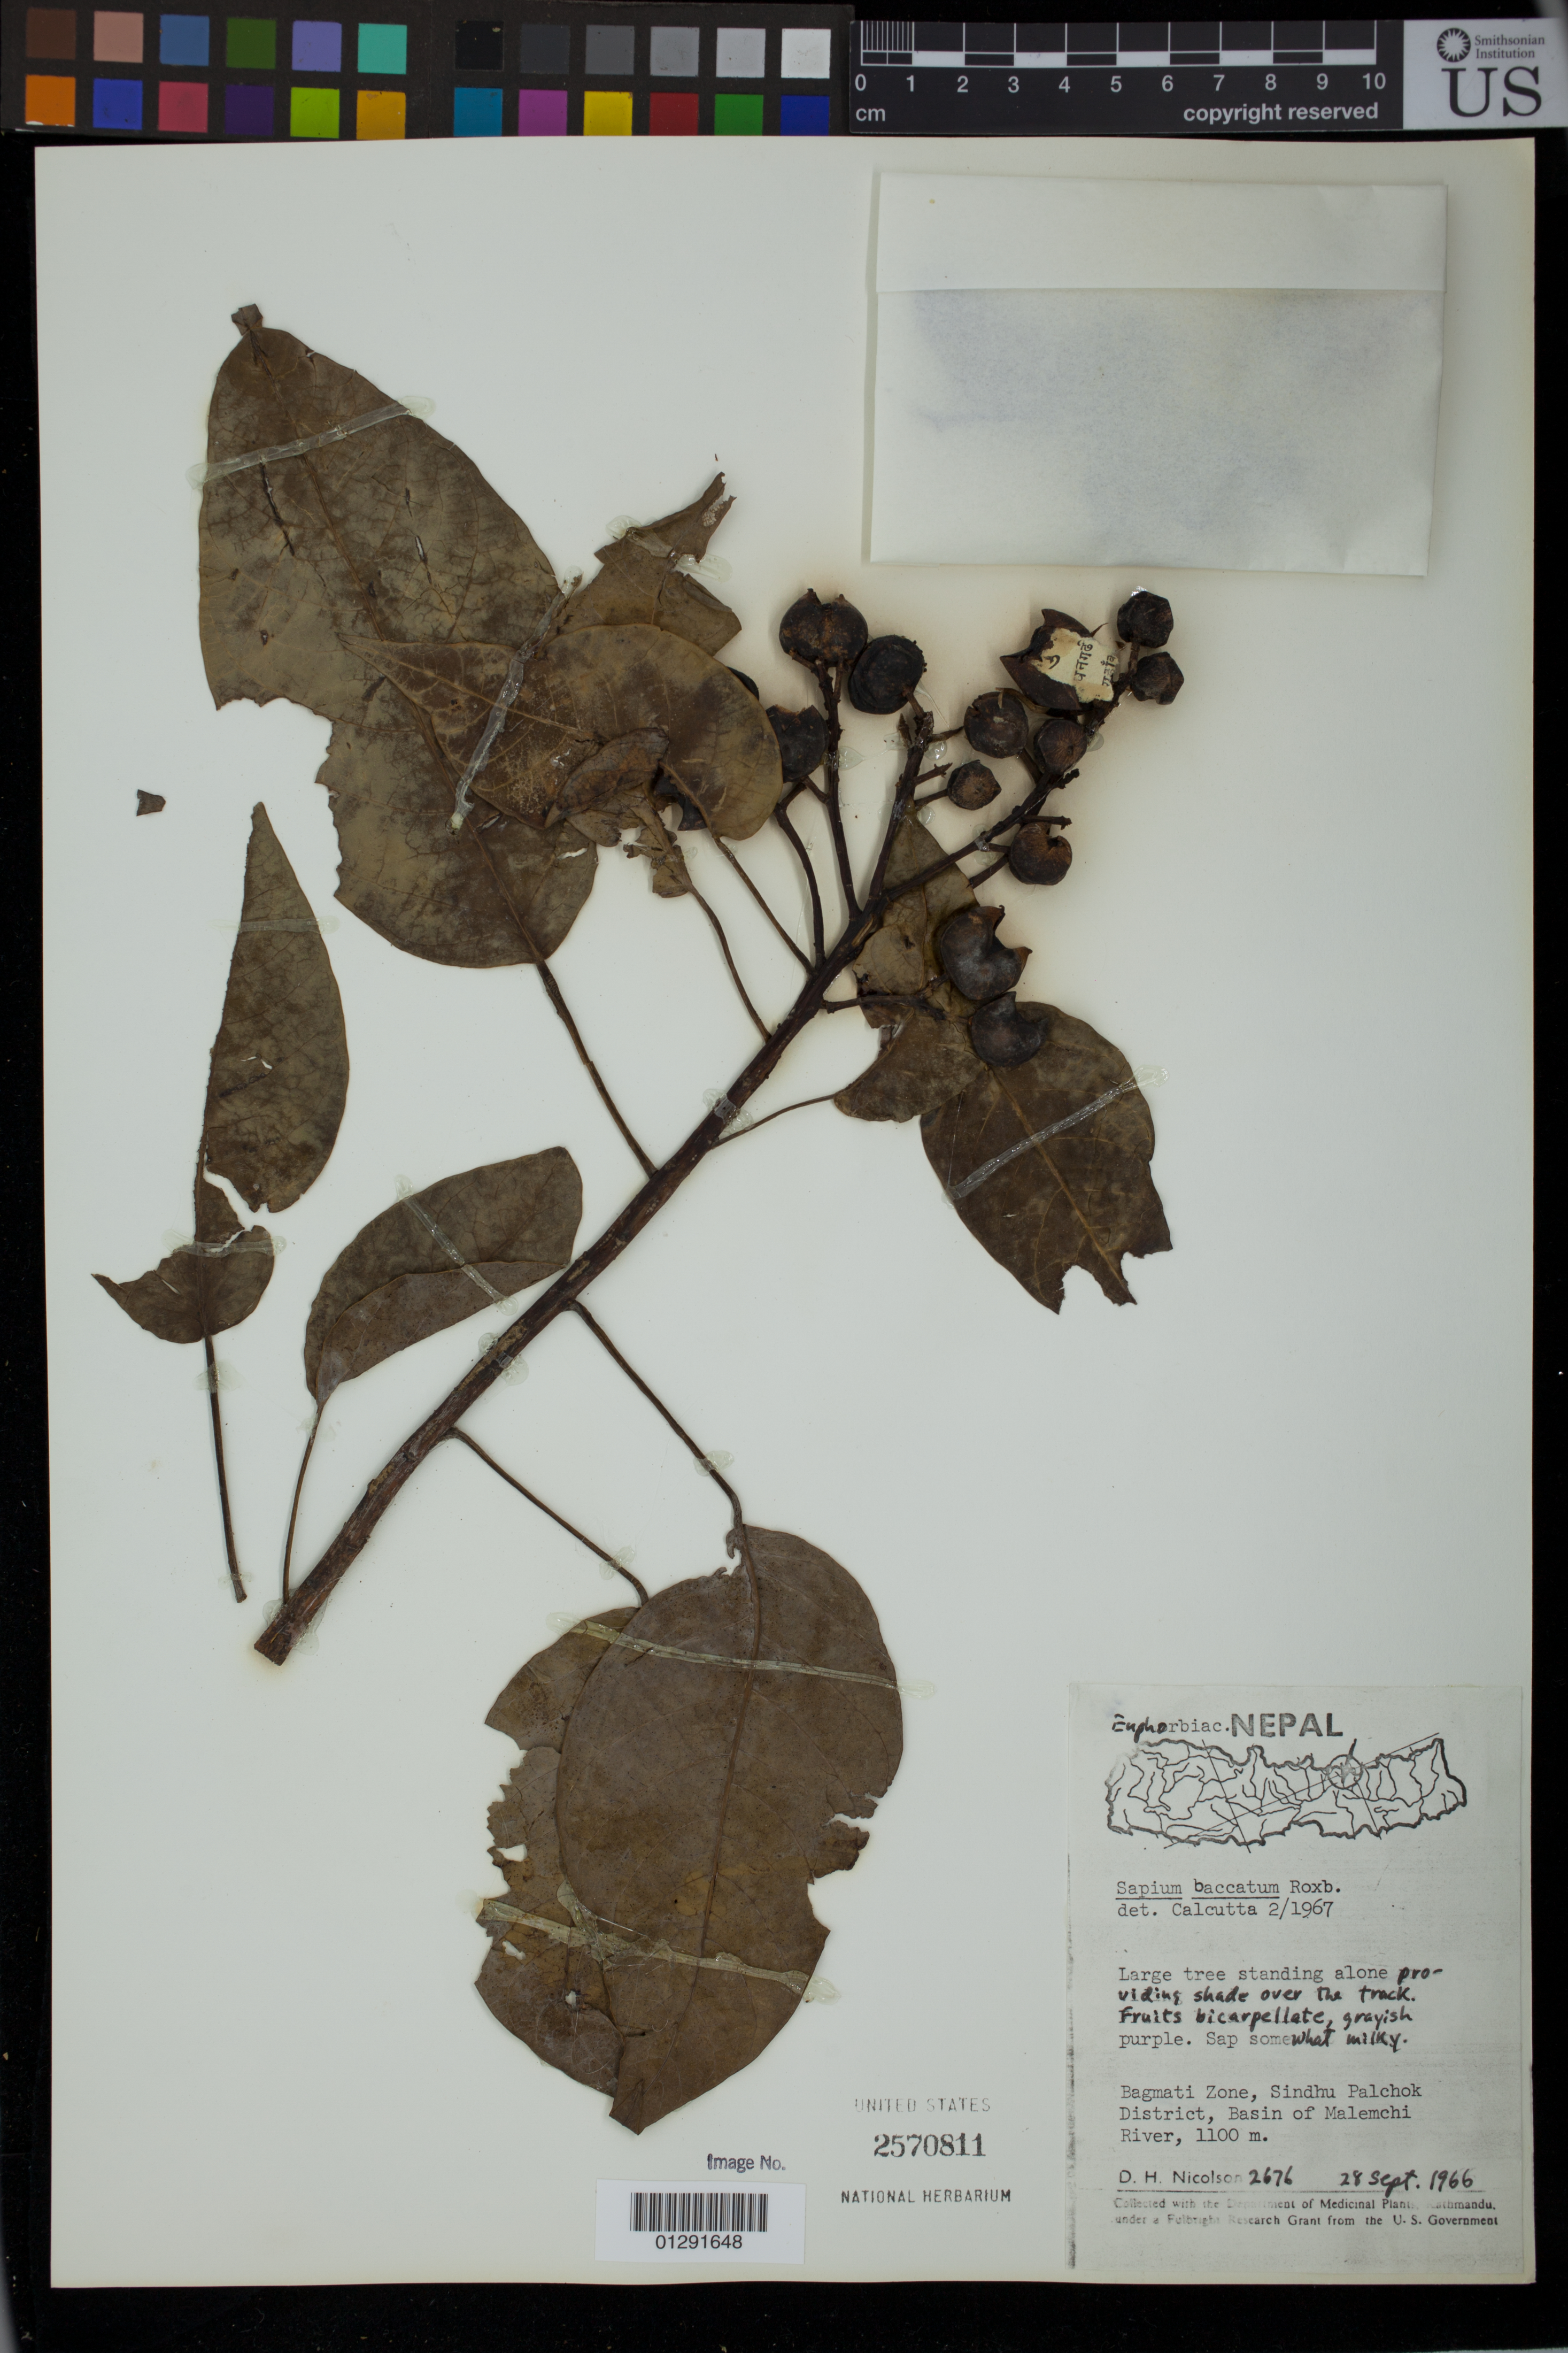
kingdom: Plantae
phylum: Tracheophyta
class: Magnoliopsida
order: Malpighiales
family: Euphorbiaceae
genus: Sapium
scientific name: Sapium baccatum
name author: Roxb.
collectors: D. Nicholson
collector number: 2676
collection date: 1966-09-28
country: Nepal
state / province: Central Region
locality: Bagmati Zone, Sindhu Palchok District, Basin of Malemchi River. Bagmati Zone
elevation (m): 1100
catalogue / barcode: US 2570811